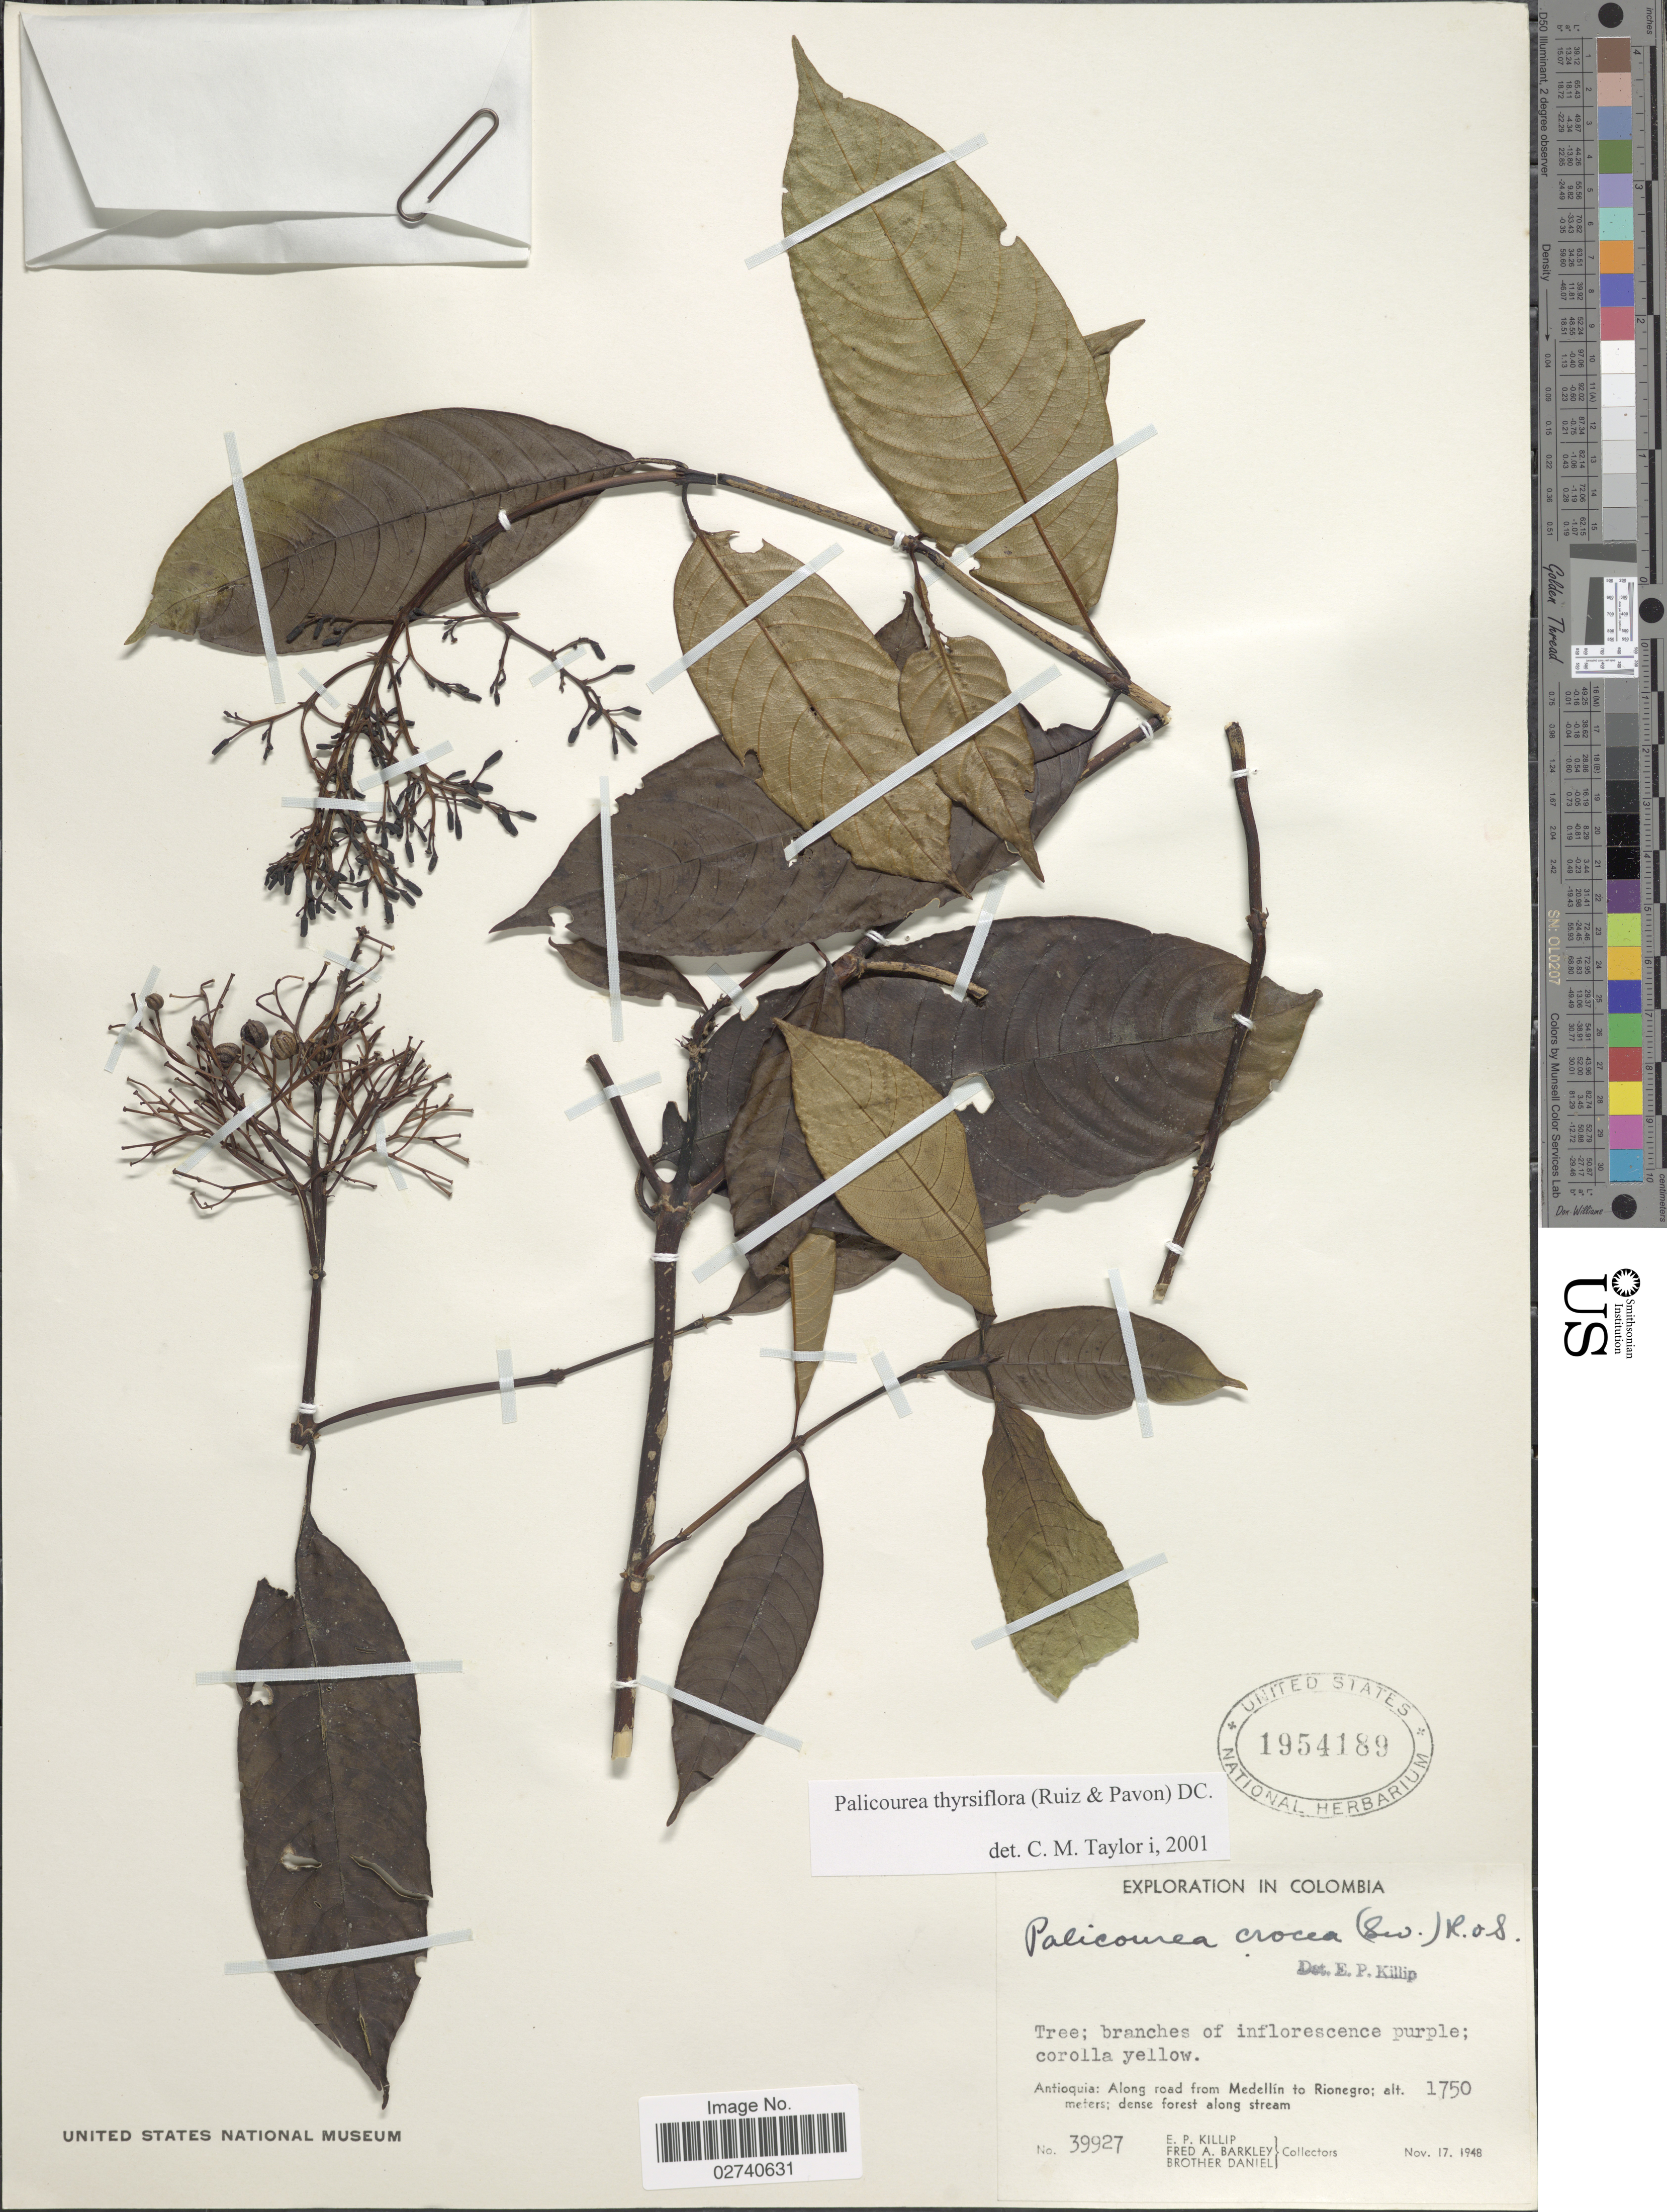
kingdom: Plantae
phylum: Tracheophyta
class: Magnoliopsida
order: Gentianales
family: Rubiaceae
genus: Palicourea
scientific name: Palicourea thyrsiflora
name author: (Ruiz & Pav.) DC.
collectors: E. P. Killip, F. A. Barkley & Bro. Daniel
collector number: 39927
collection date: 1948-11-17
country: Colombia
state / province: Antioquia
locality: Along road from Medellin to Rionegro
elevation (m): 1750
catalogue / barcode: US 1954189